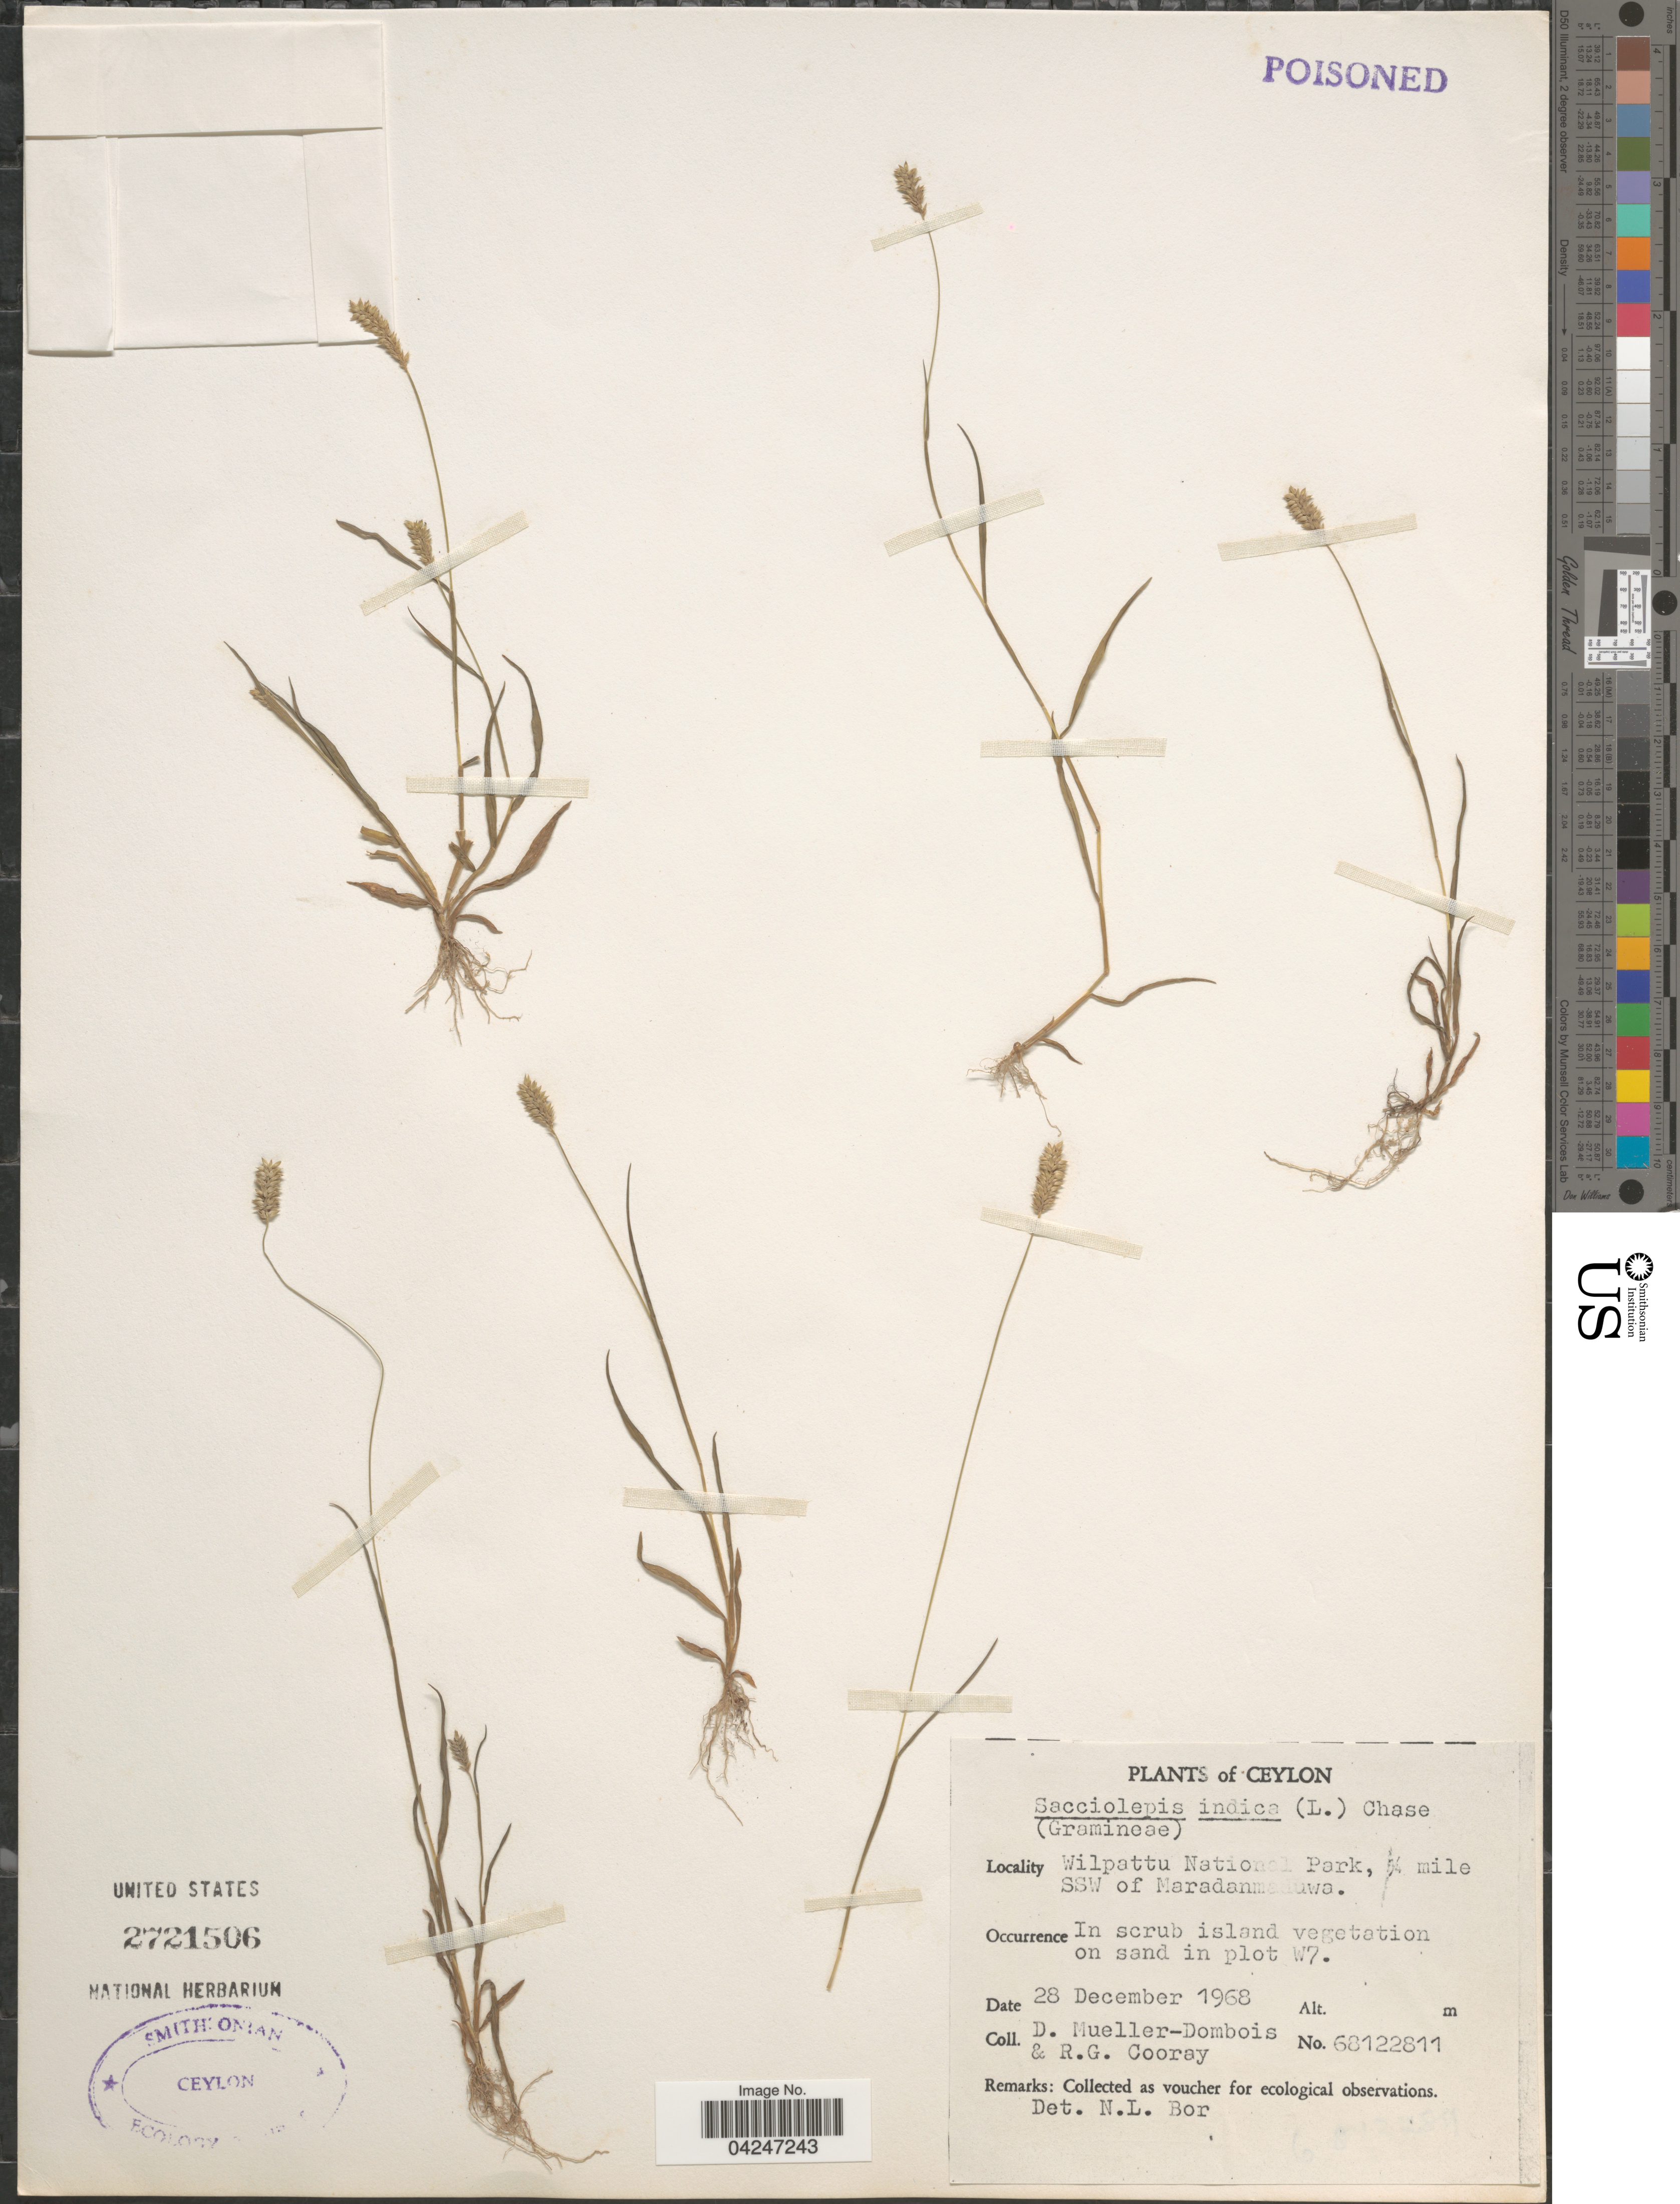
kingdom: Plantae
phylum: Tracheophyta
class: Liliopsida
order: Poales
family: Poaceae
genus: Sacciolepis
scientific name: Sacciolepis indica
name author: (L.) Chase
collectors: D. Mueller-Dombois & R. Cooray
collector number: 68122811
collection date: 1968-12-28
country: Sri Lanka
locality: Ceylon. Wilpattu National Park. [illegible text] mile SSW of Maradanmaduwa. In scrub island vegetation on sand in plot W7.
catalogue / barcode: US 2721506